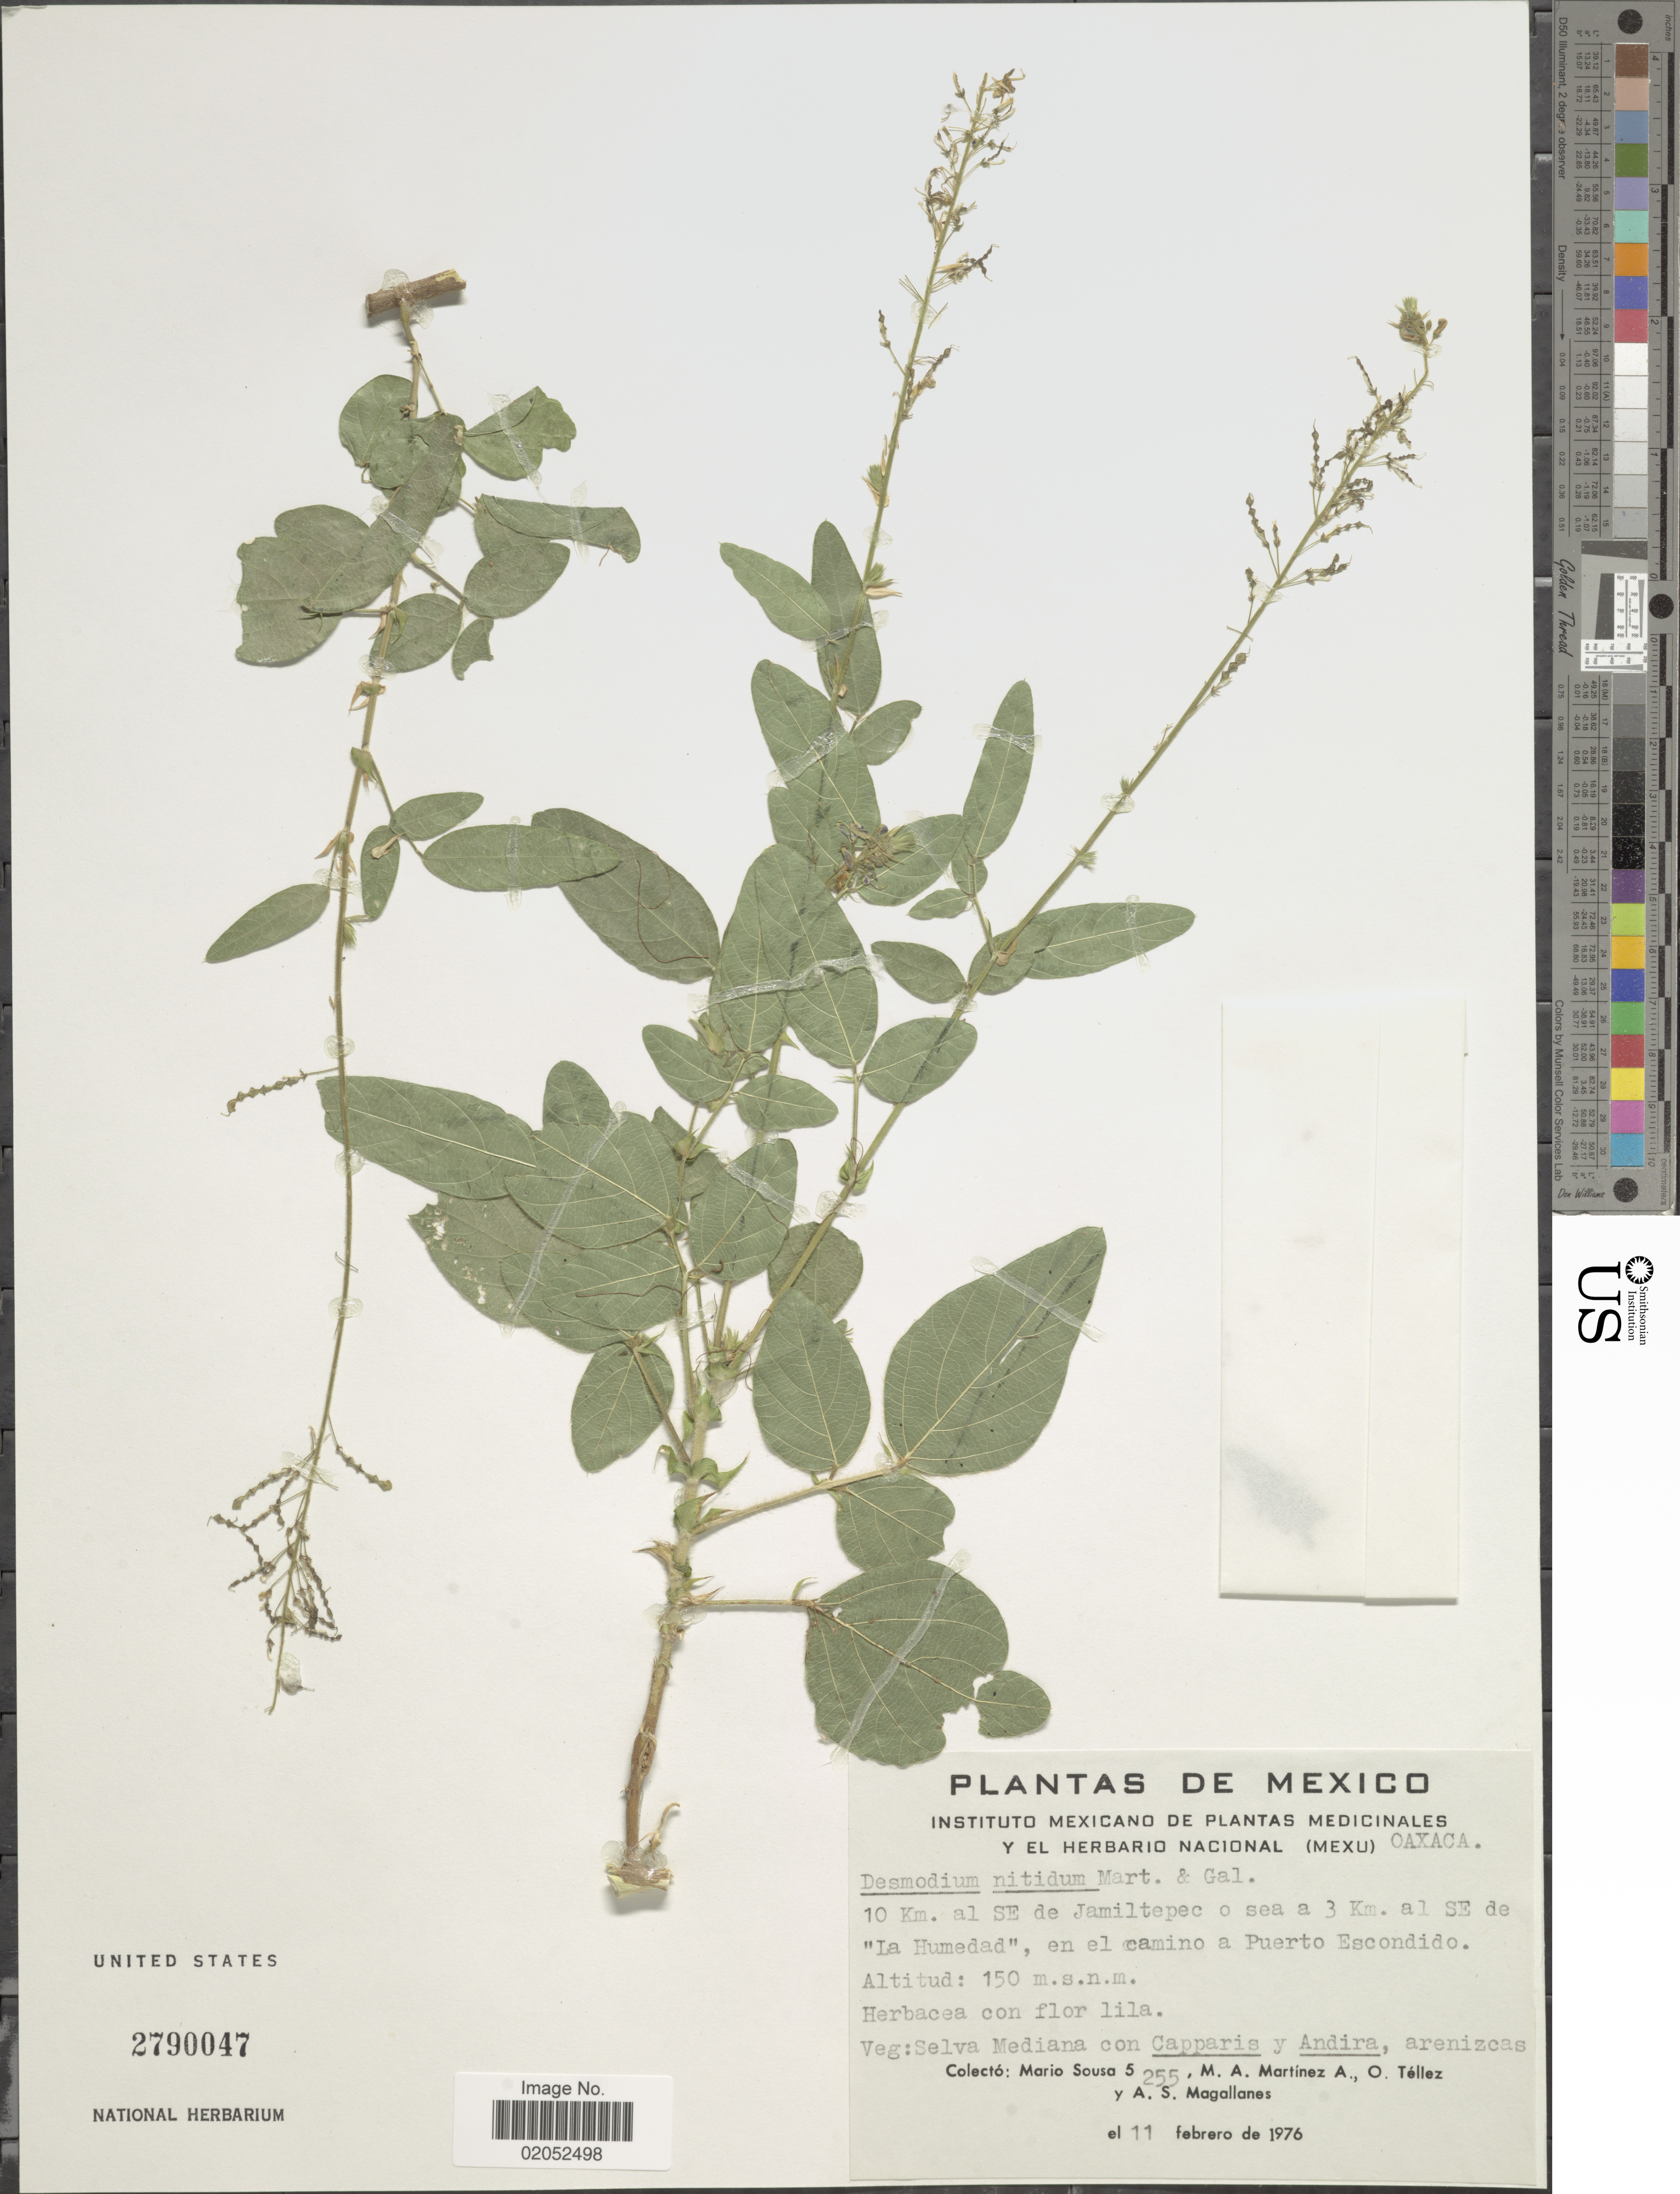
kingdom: Plantae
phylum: Tracheophyta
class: Magnoliopsida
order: Fabales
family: Fabaceae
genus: Desmodium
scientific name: Desmodium nitidum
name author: M. Martens & Galeotti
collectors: M. Sousa S., M. A. Martínez Alfaro, O. Tellez & A. Magallanes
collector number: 5255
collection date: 1976-02-11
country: Mexico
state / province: Oaxaca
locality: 10 Km. al SE de Jamiltepec o sea a 3 Km. al SE de "La Humedad", en el camino a Puerto Escondido.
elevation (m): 150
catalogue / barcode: US 2790047